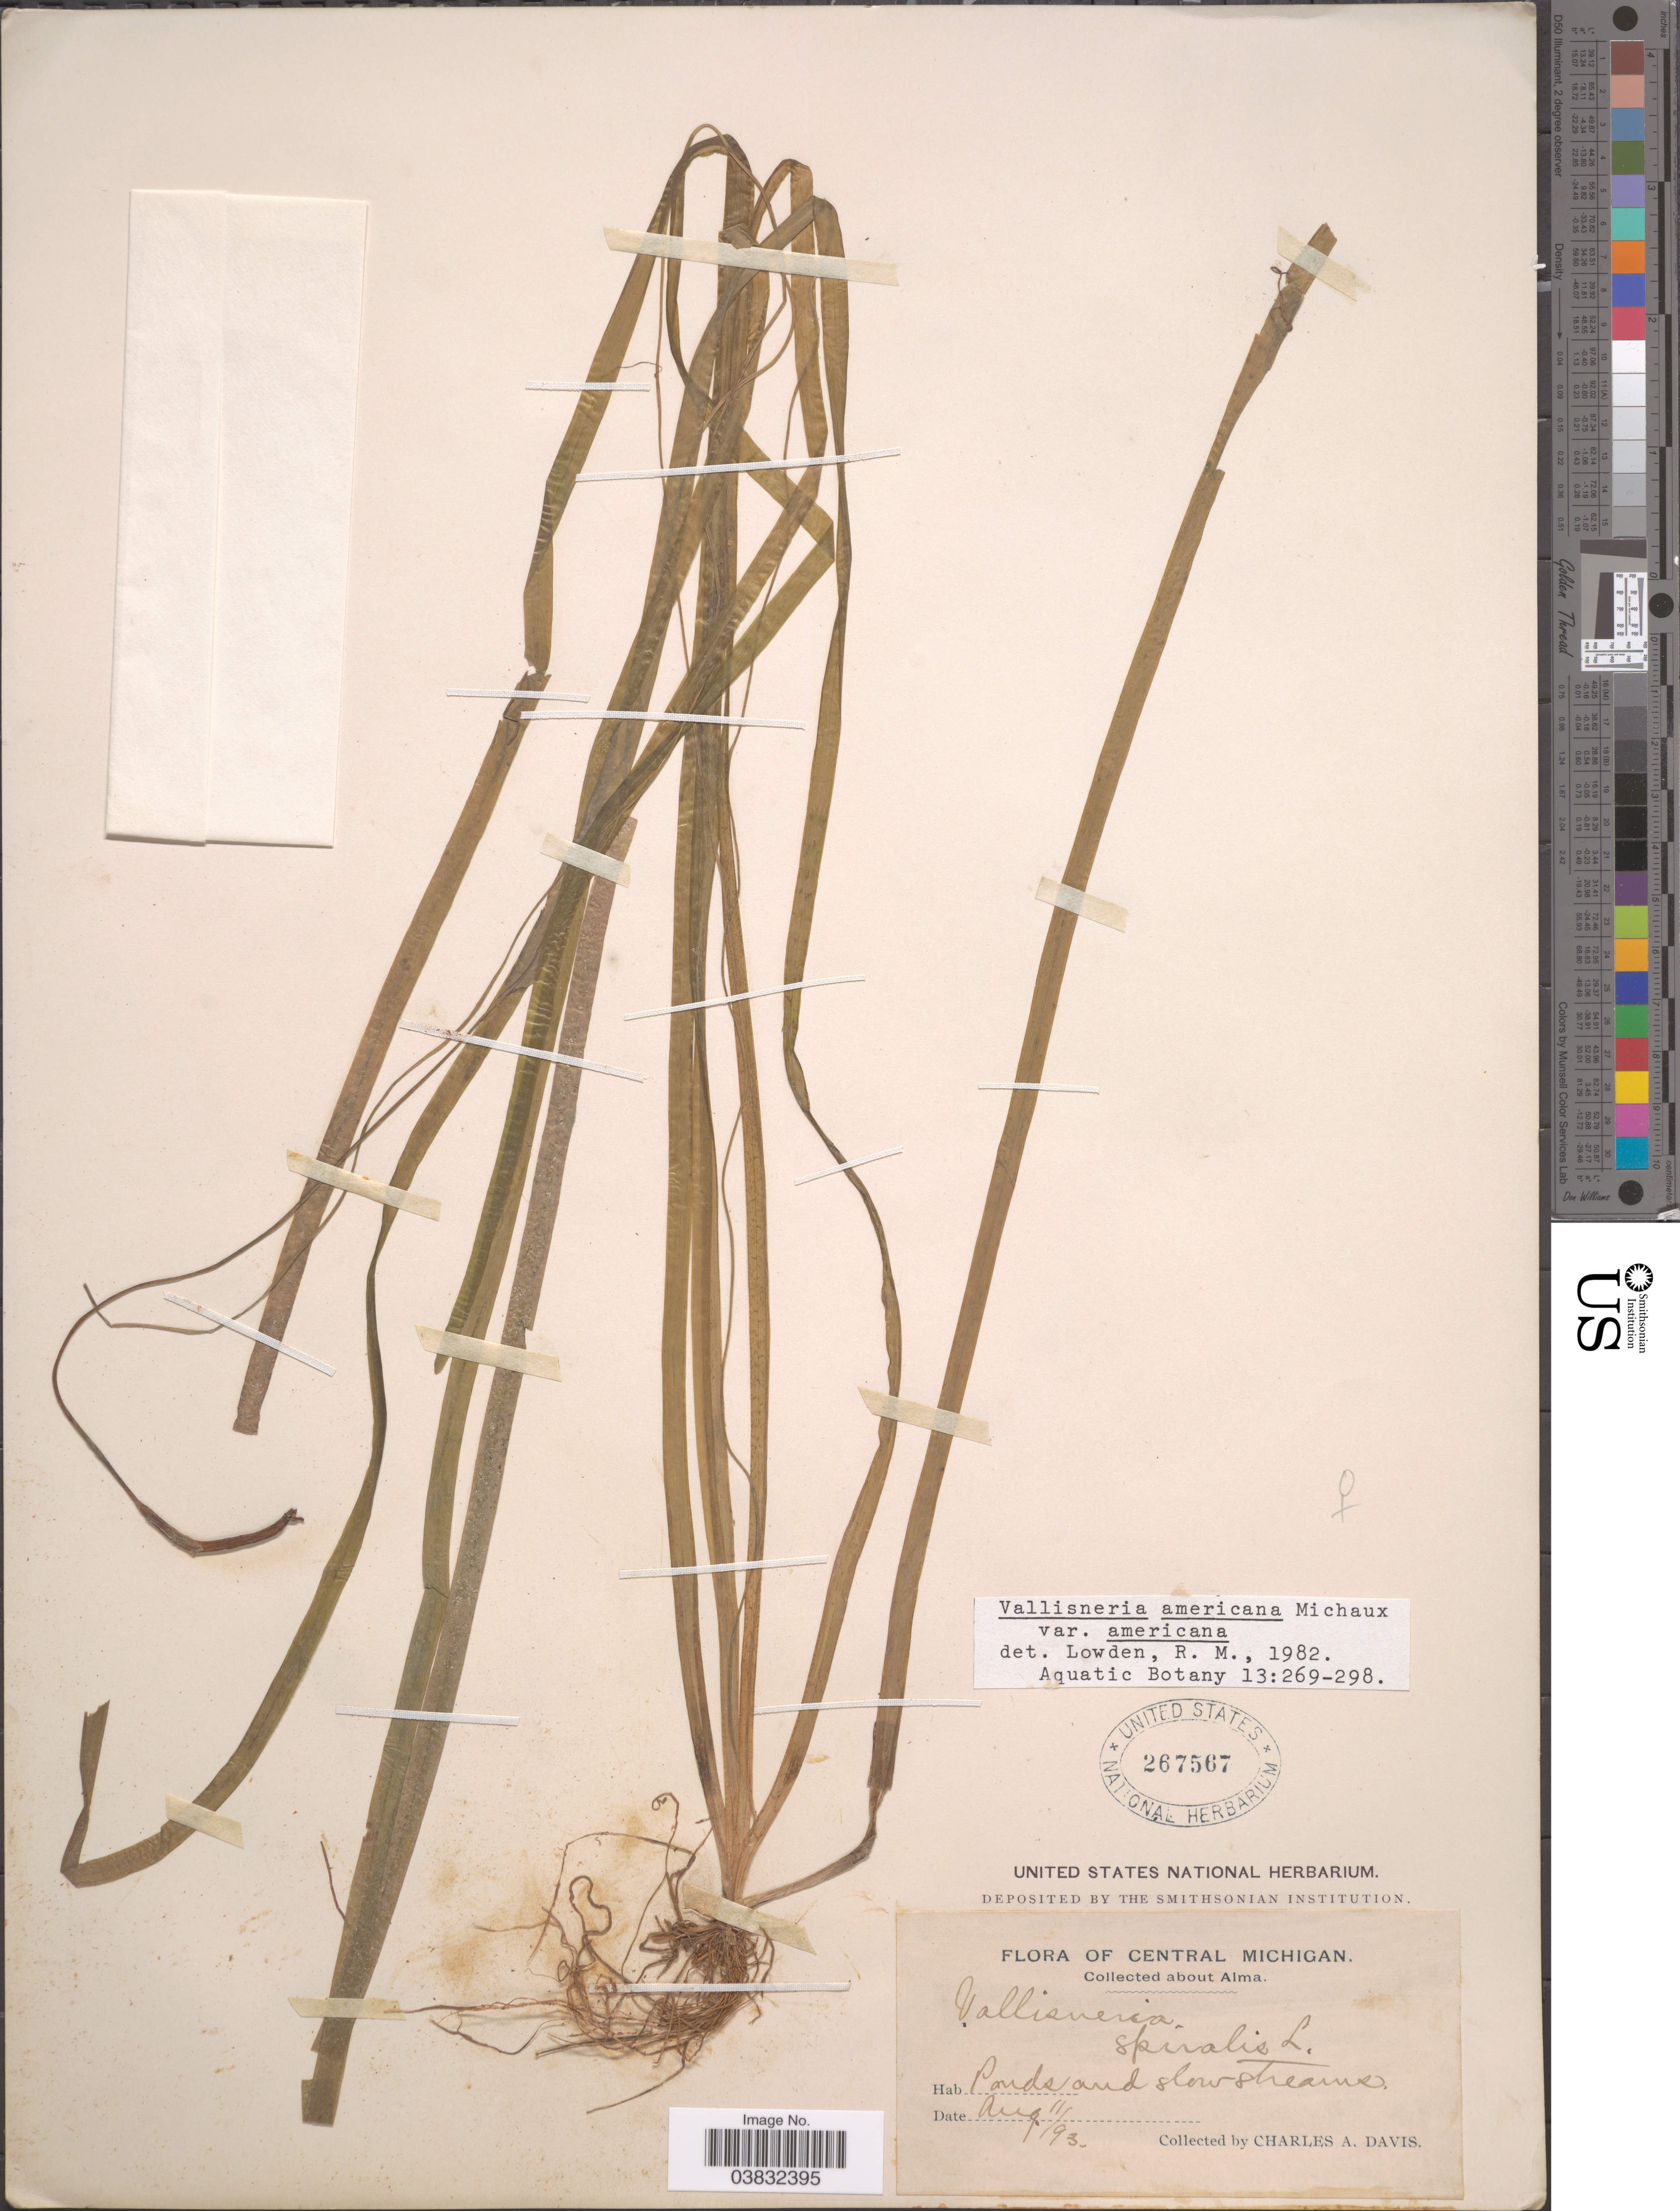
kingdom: Plantae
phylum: Tracheophyta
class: Liliopsida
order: Alismatales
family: Hydrocharitaceae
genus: Vallisneria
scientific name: Vallisneria americana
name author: Michx.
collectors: C. Davis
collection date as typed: Transcribed d/m/y: 11/8/93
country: United States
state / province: Michigan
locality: Central Michigan. About Alma.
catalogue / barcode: US 267567